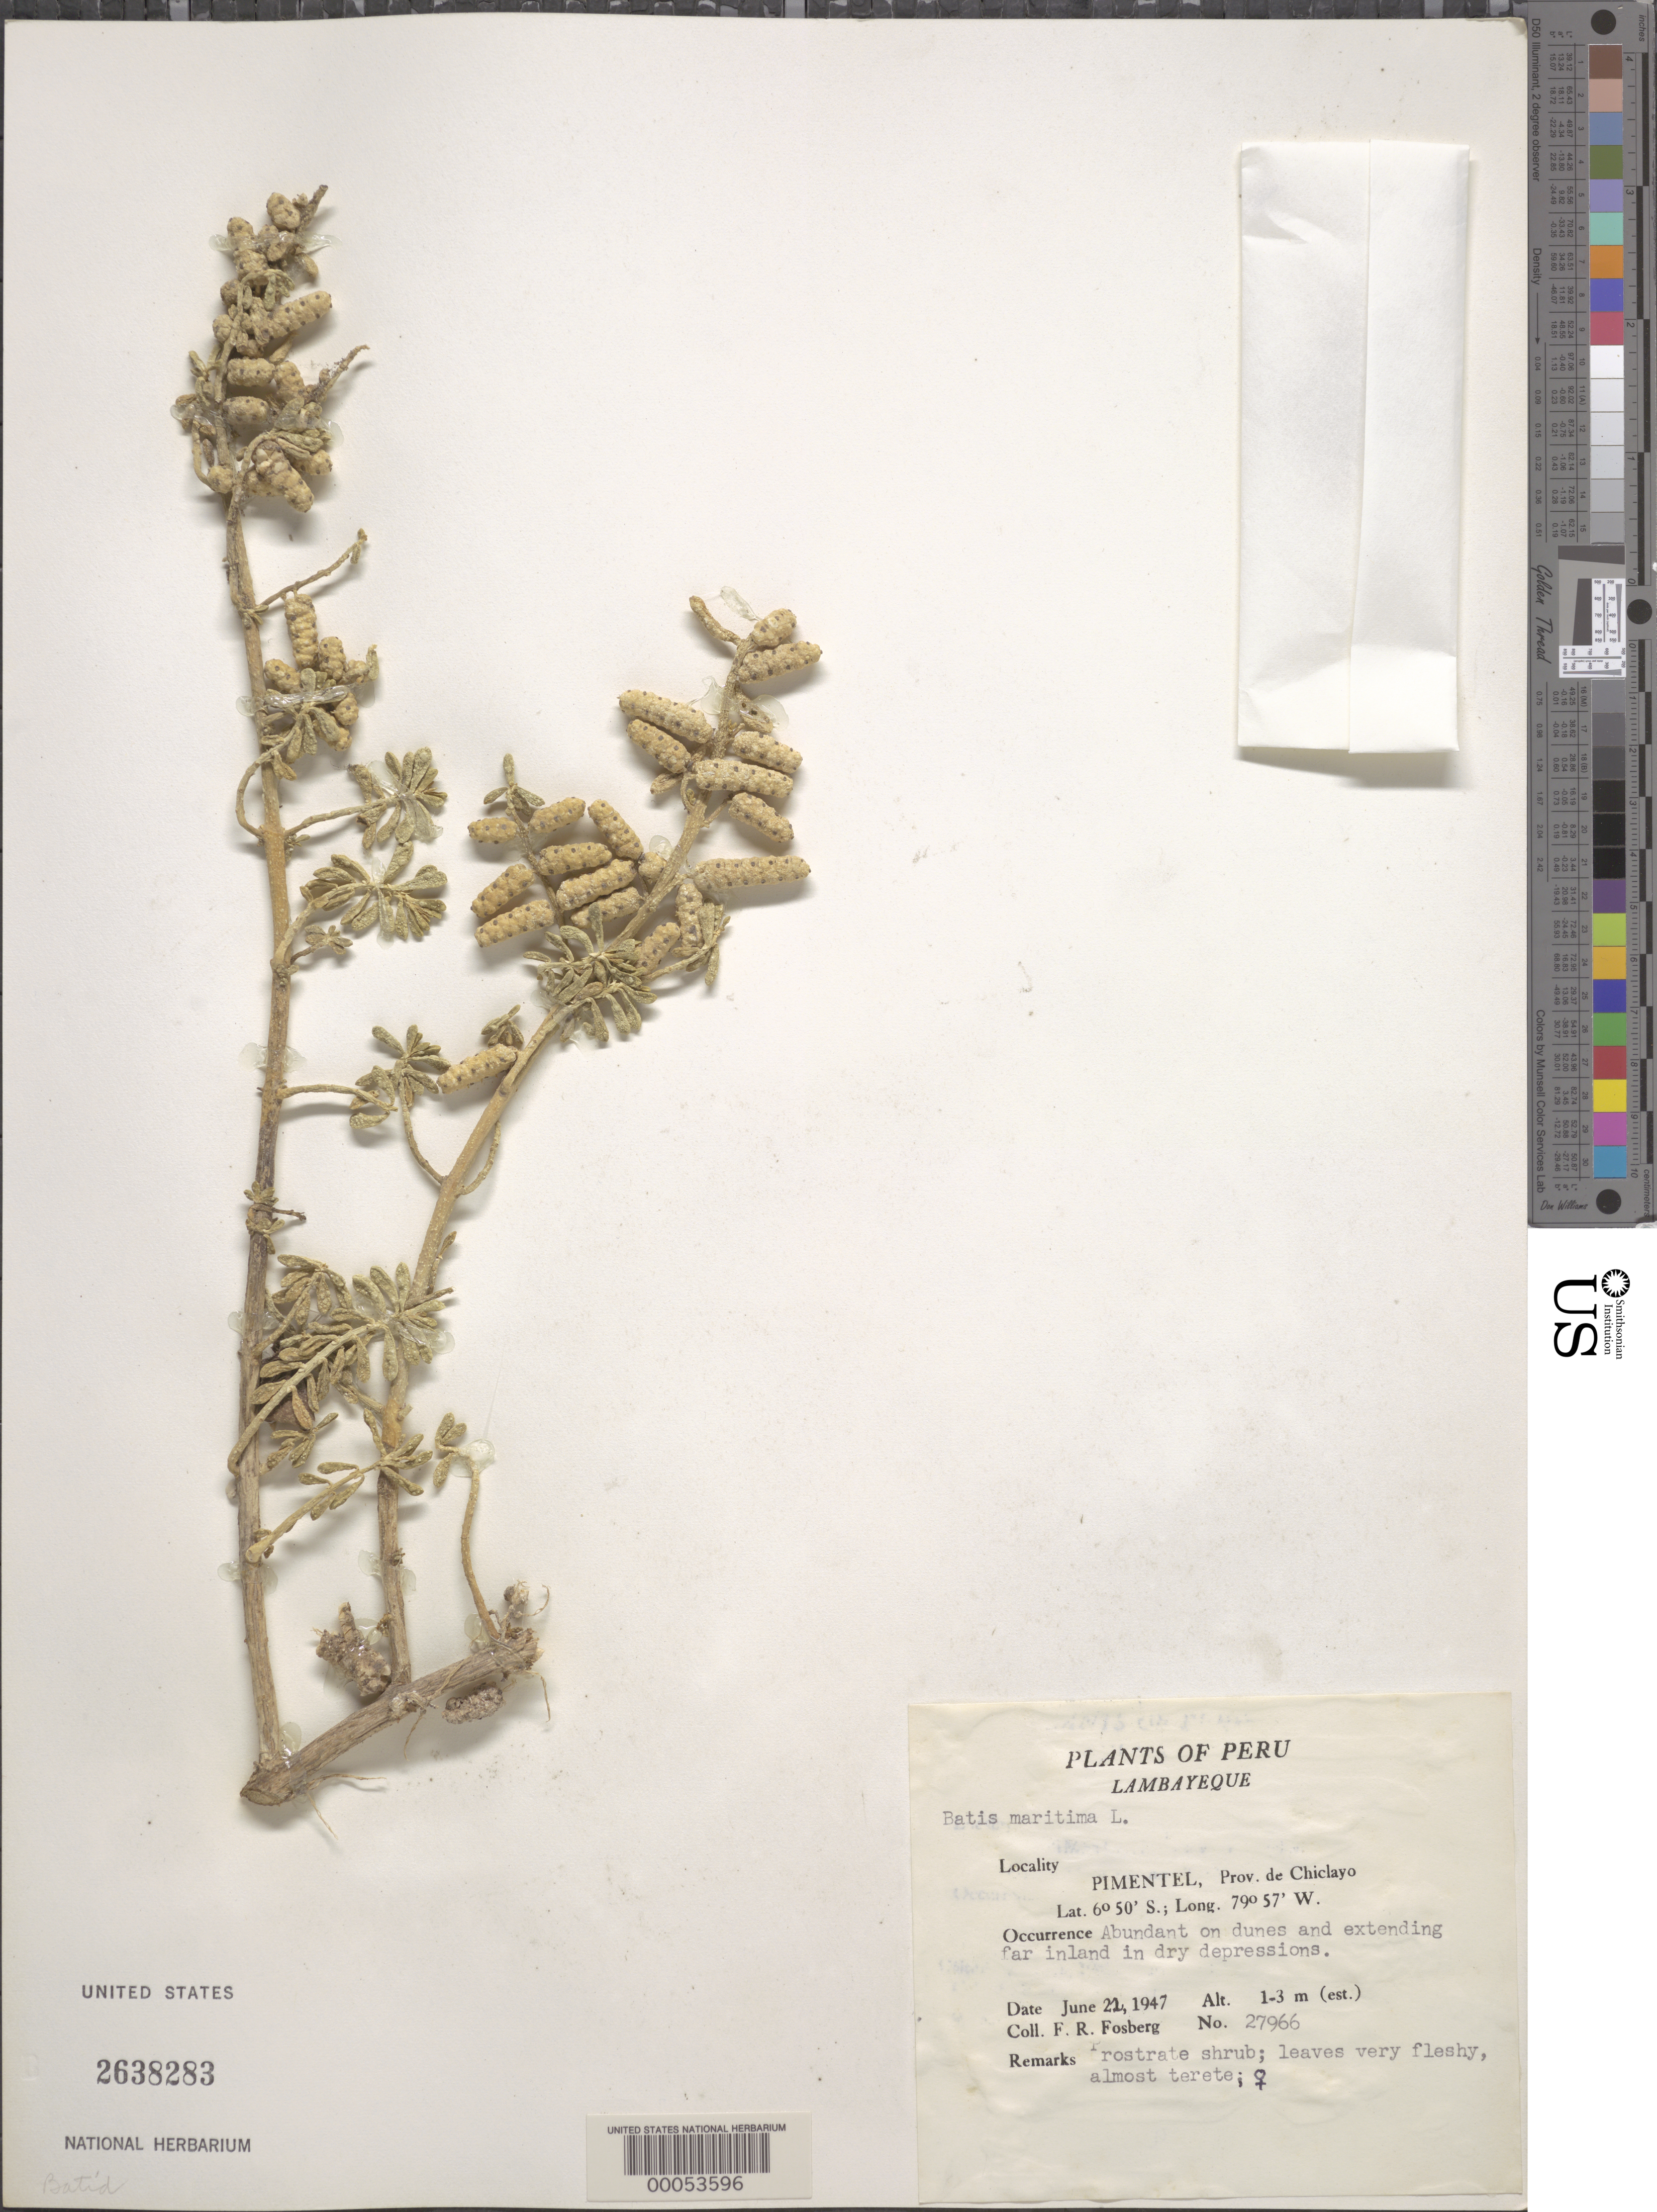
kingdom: Plantae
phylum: Tracheophyta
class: Magnoliopsida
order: Brassicales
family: Bataceae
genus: Batis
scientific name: Batis maritima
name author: L.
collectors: F. R. Fosberg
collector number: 27966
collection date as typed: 22 Jun 1947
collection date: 1947-06-22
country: Peru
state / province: Lambayeque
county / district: Chiclayo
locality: Pimental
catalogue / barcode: US 2638283